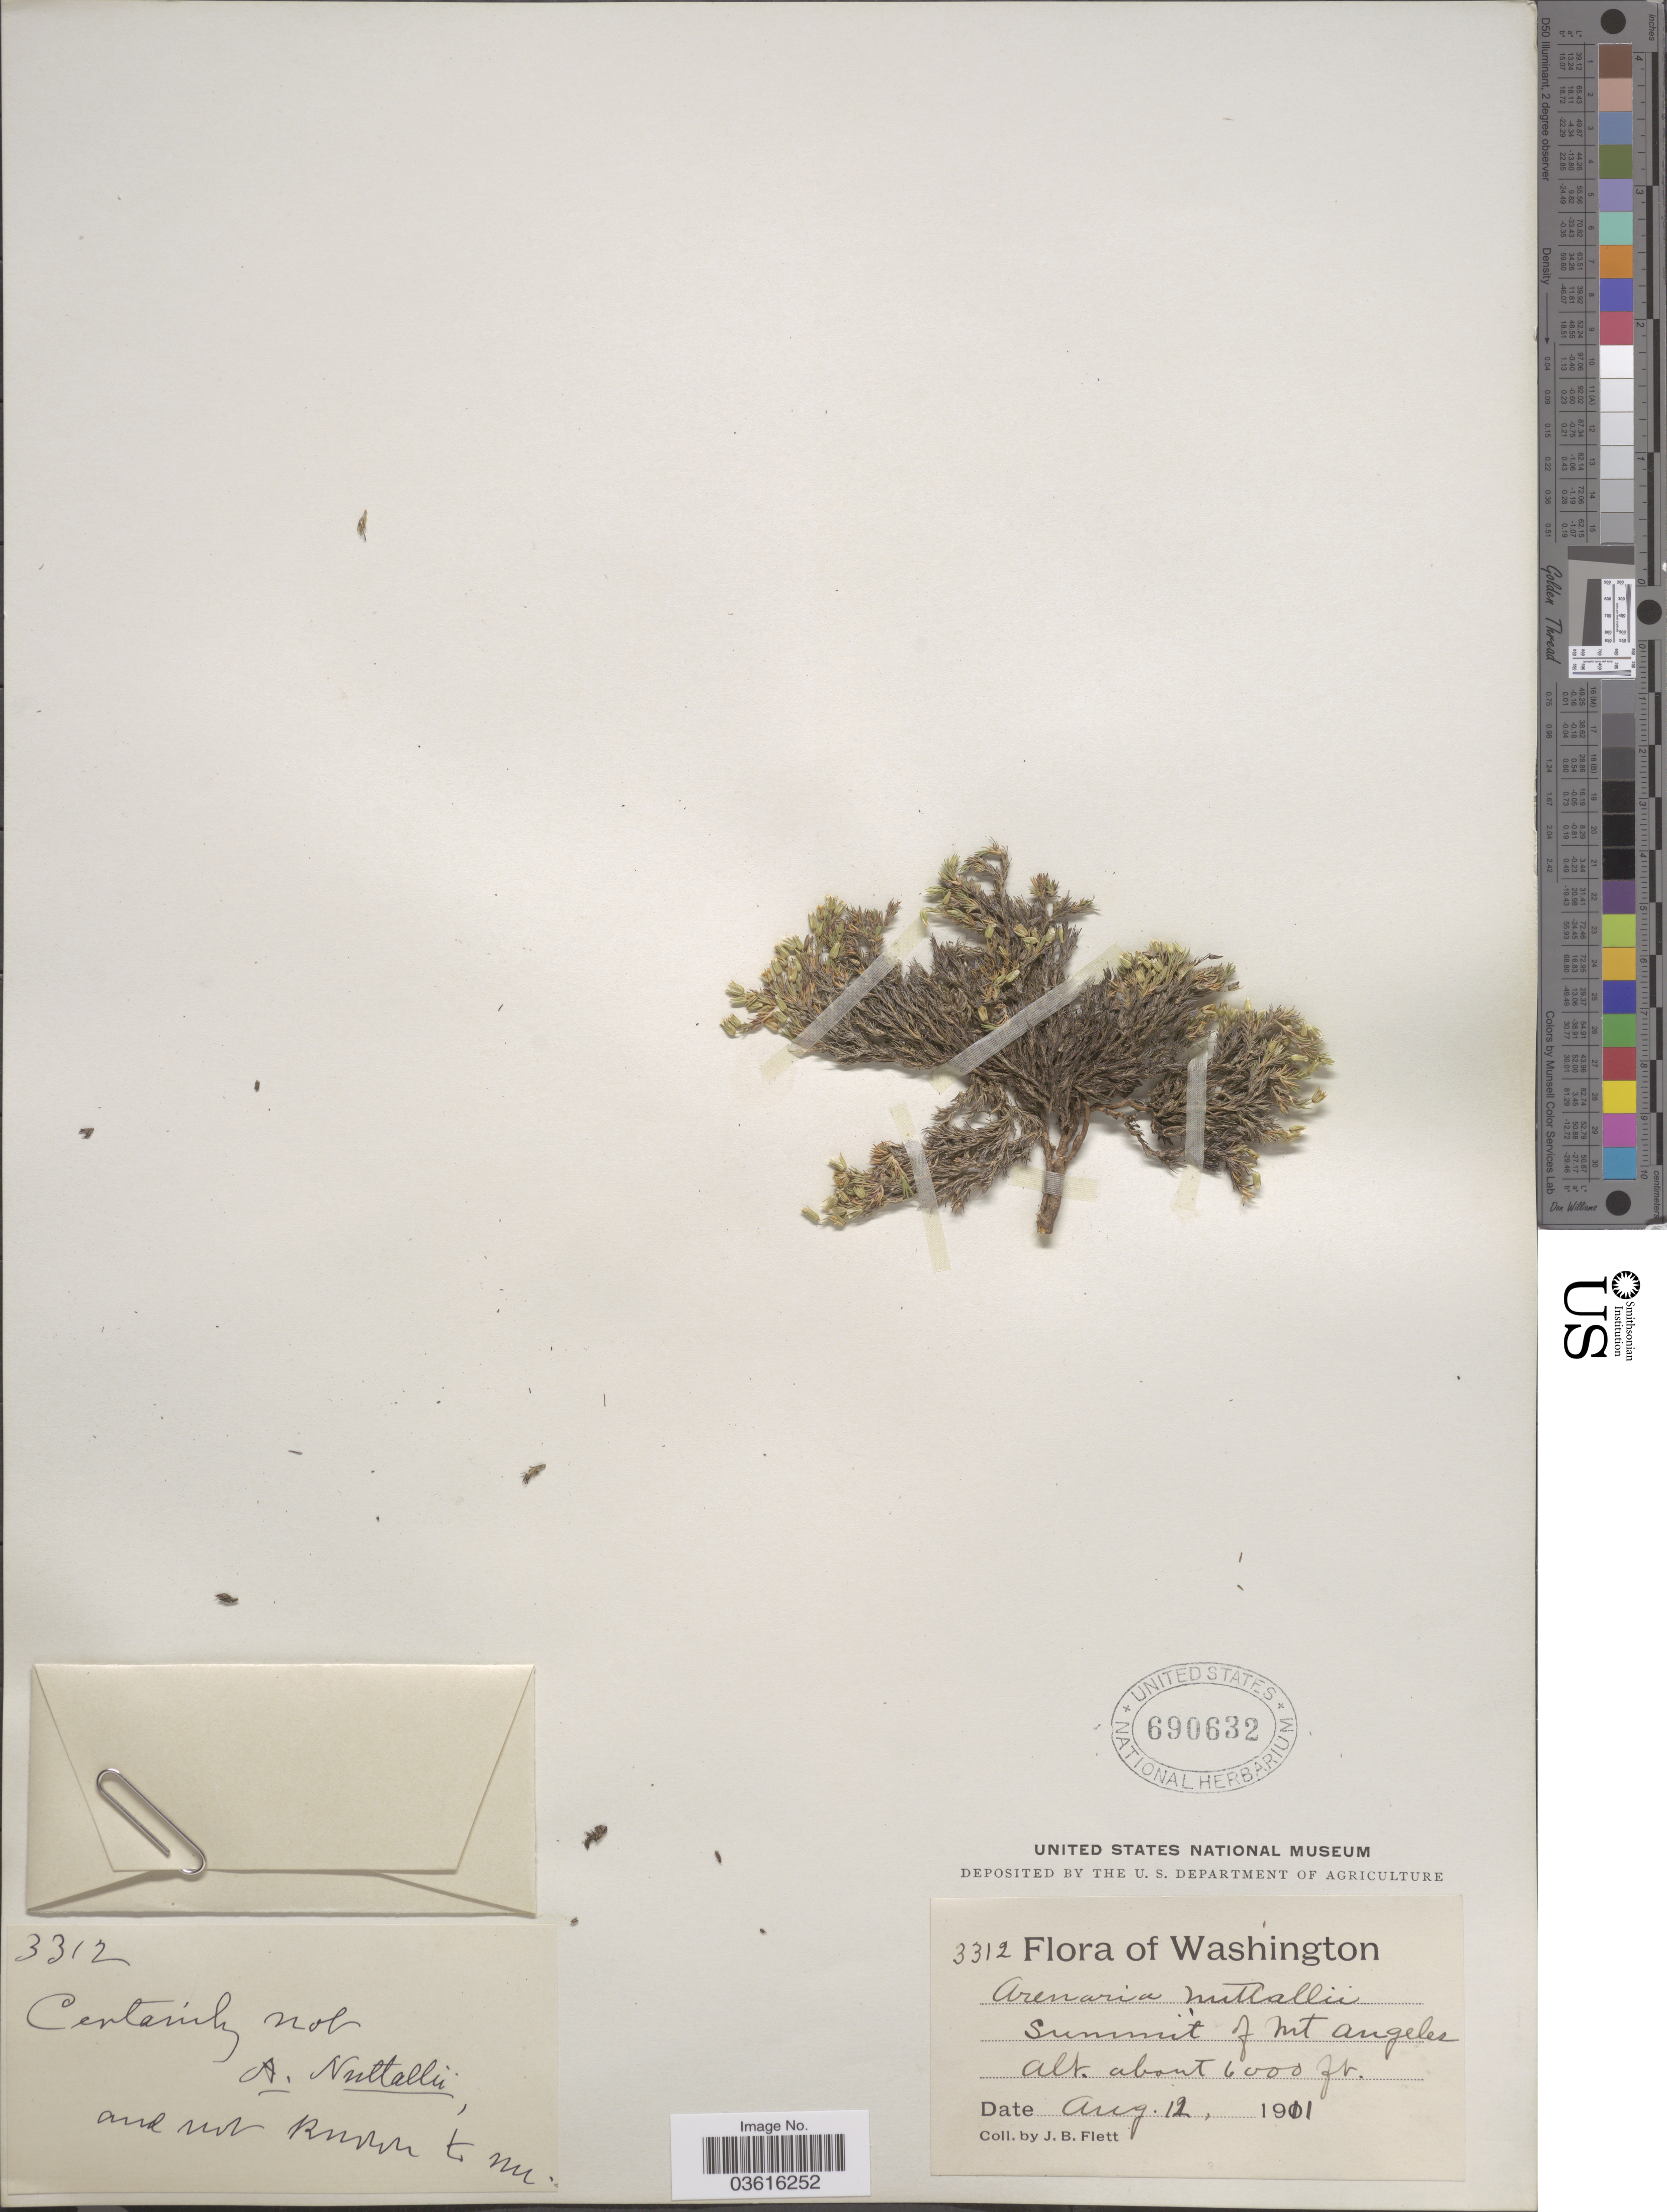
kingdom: Plantae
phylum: Tracheophyta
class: Magnoliopsida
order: Caryophyllales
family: Caryophyllaceae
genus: Minuartia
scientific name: Minuartia nuttallii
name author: (Pax) Briq.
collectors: J. Flett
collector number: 3312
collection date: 1911-08-12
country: United States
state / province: Washington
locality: Summit of Mt Angeles.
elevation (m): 1829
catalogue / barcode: US 690632